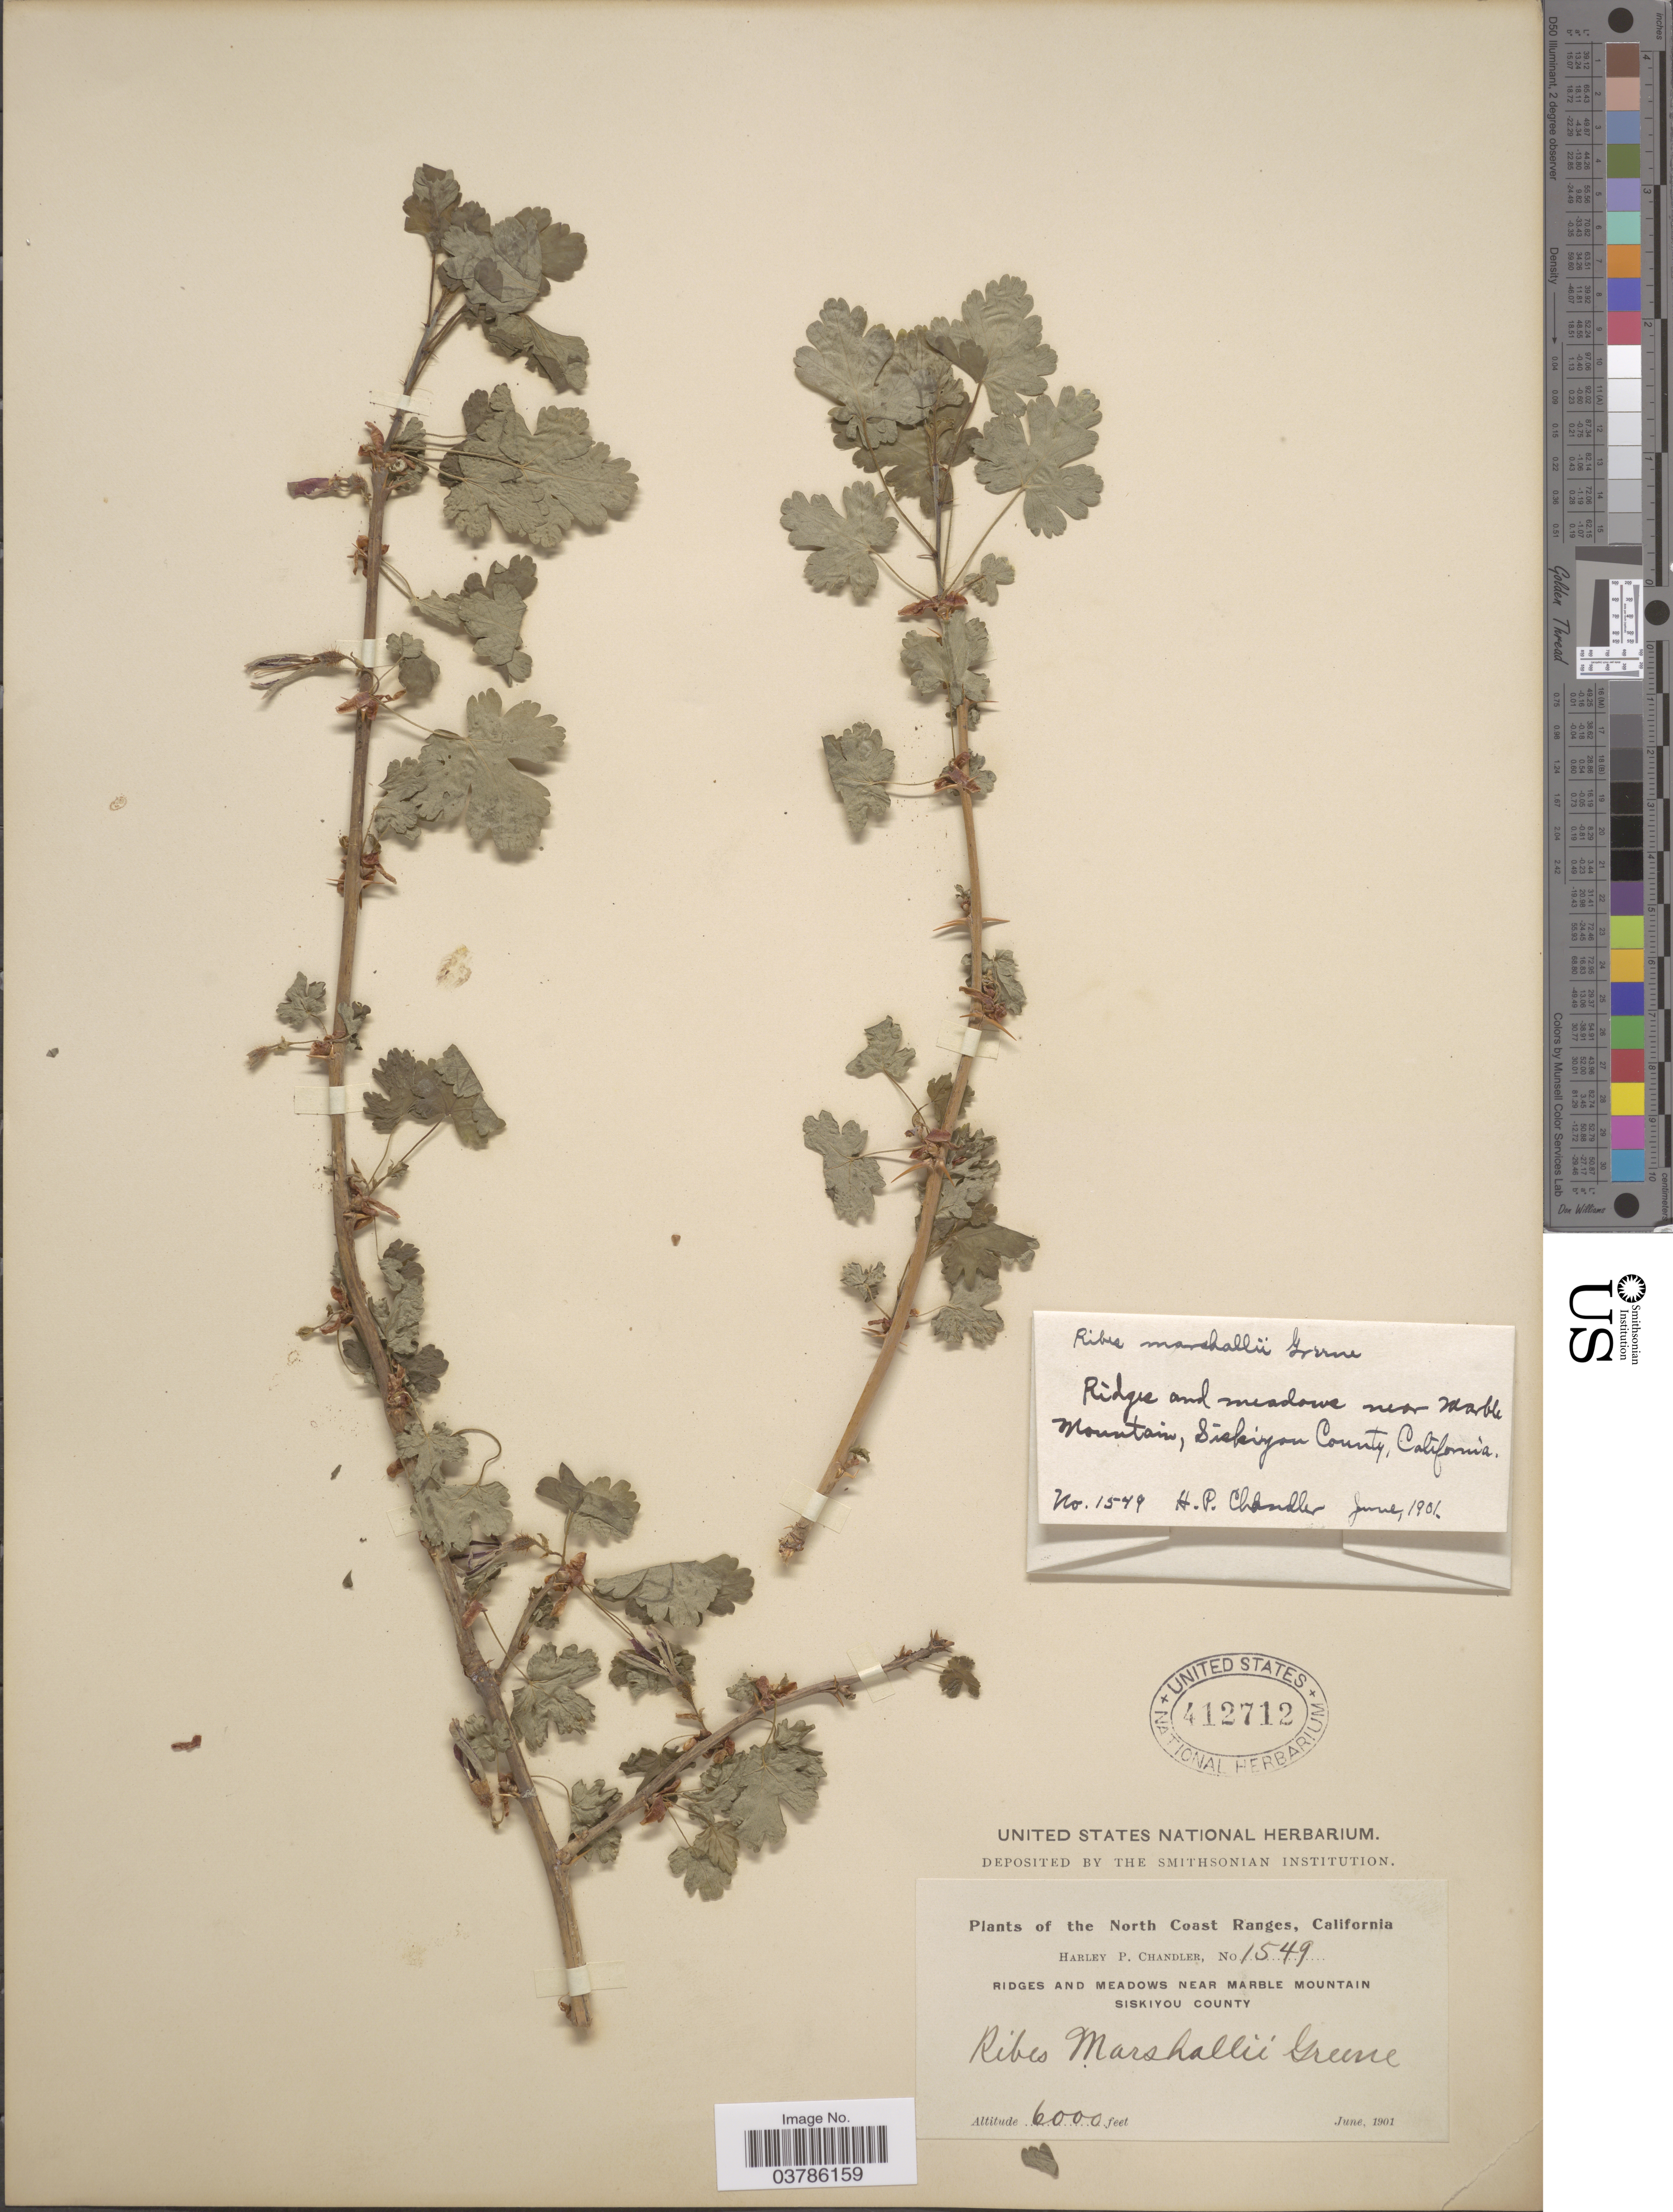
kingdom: Plantae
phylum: Tracheophyta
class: Magnoliopsida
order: Saxifragales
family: Grossulariaceae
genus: Ribes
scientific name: Ribes marshallii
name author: Greene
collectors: H. Chandler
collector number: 1549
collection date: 1901-06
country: United States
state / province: California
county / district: Siskiyou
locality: The North Coast Ranges. Ridges and meadows near Marble Mountain, Siskiyou County.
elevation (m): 1829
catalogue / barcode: US 412712